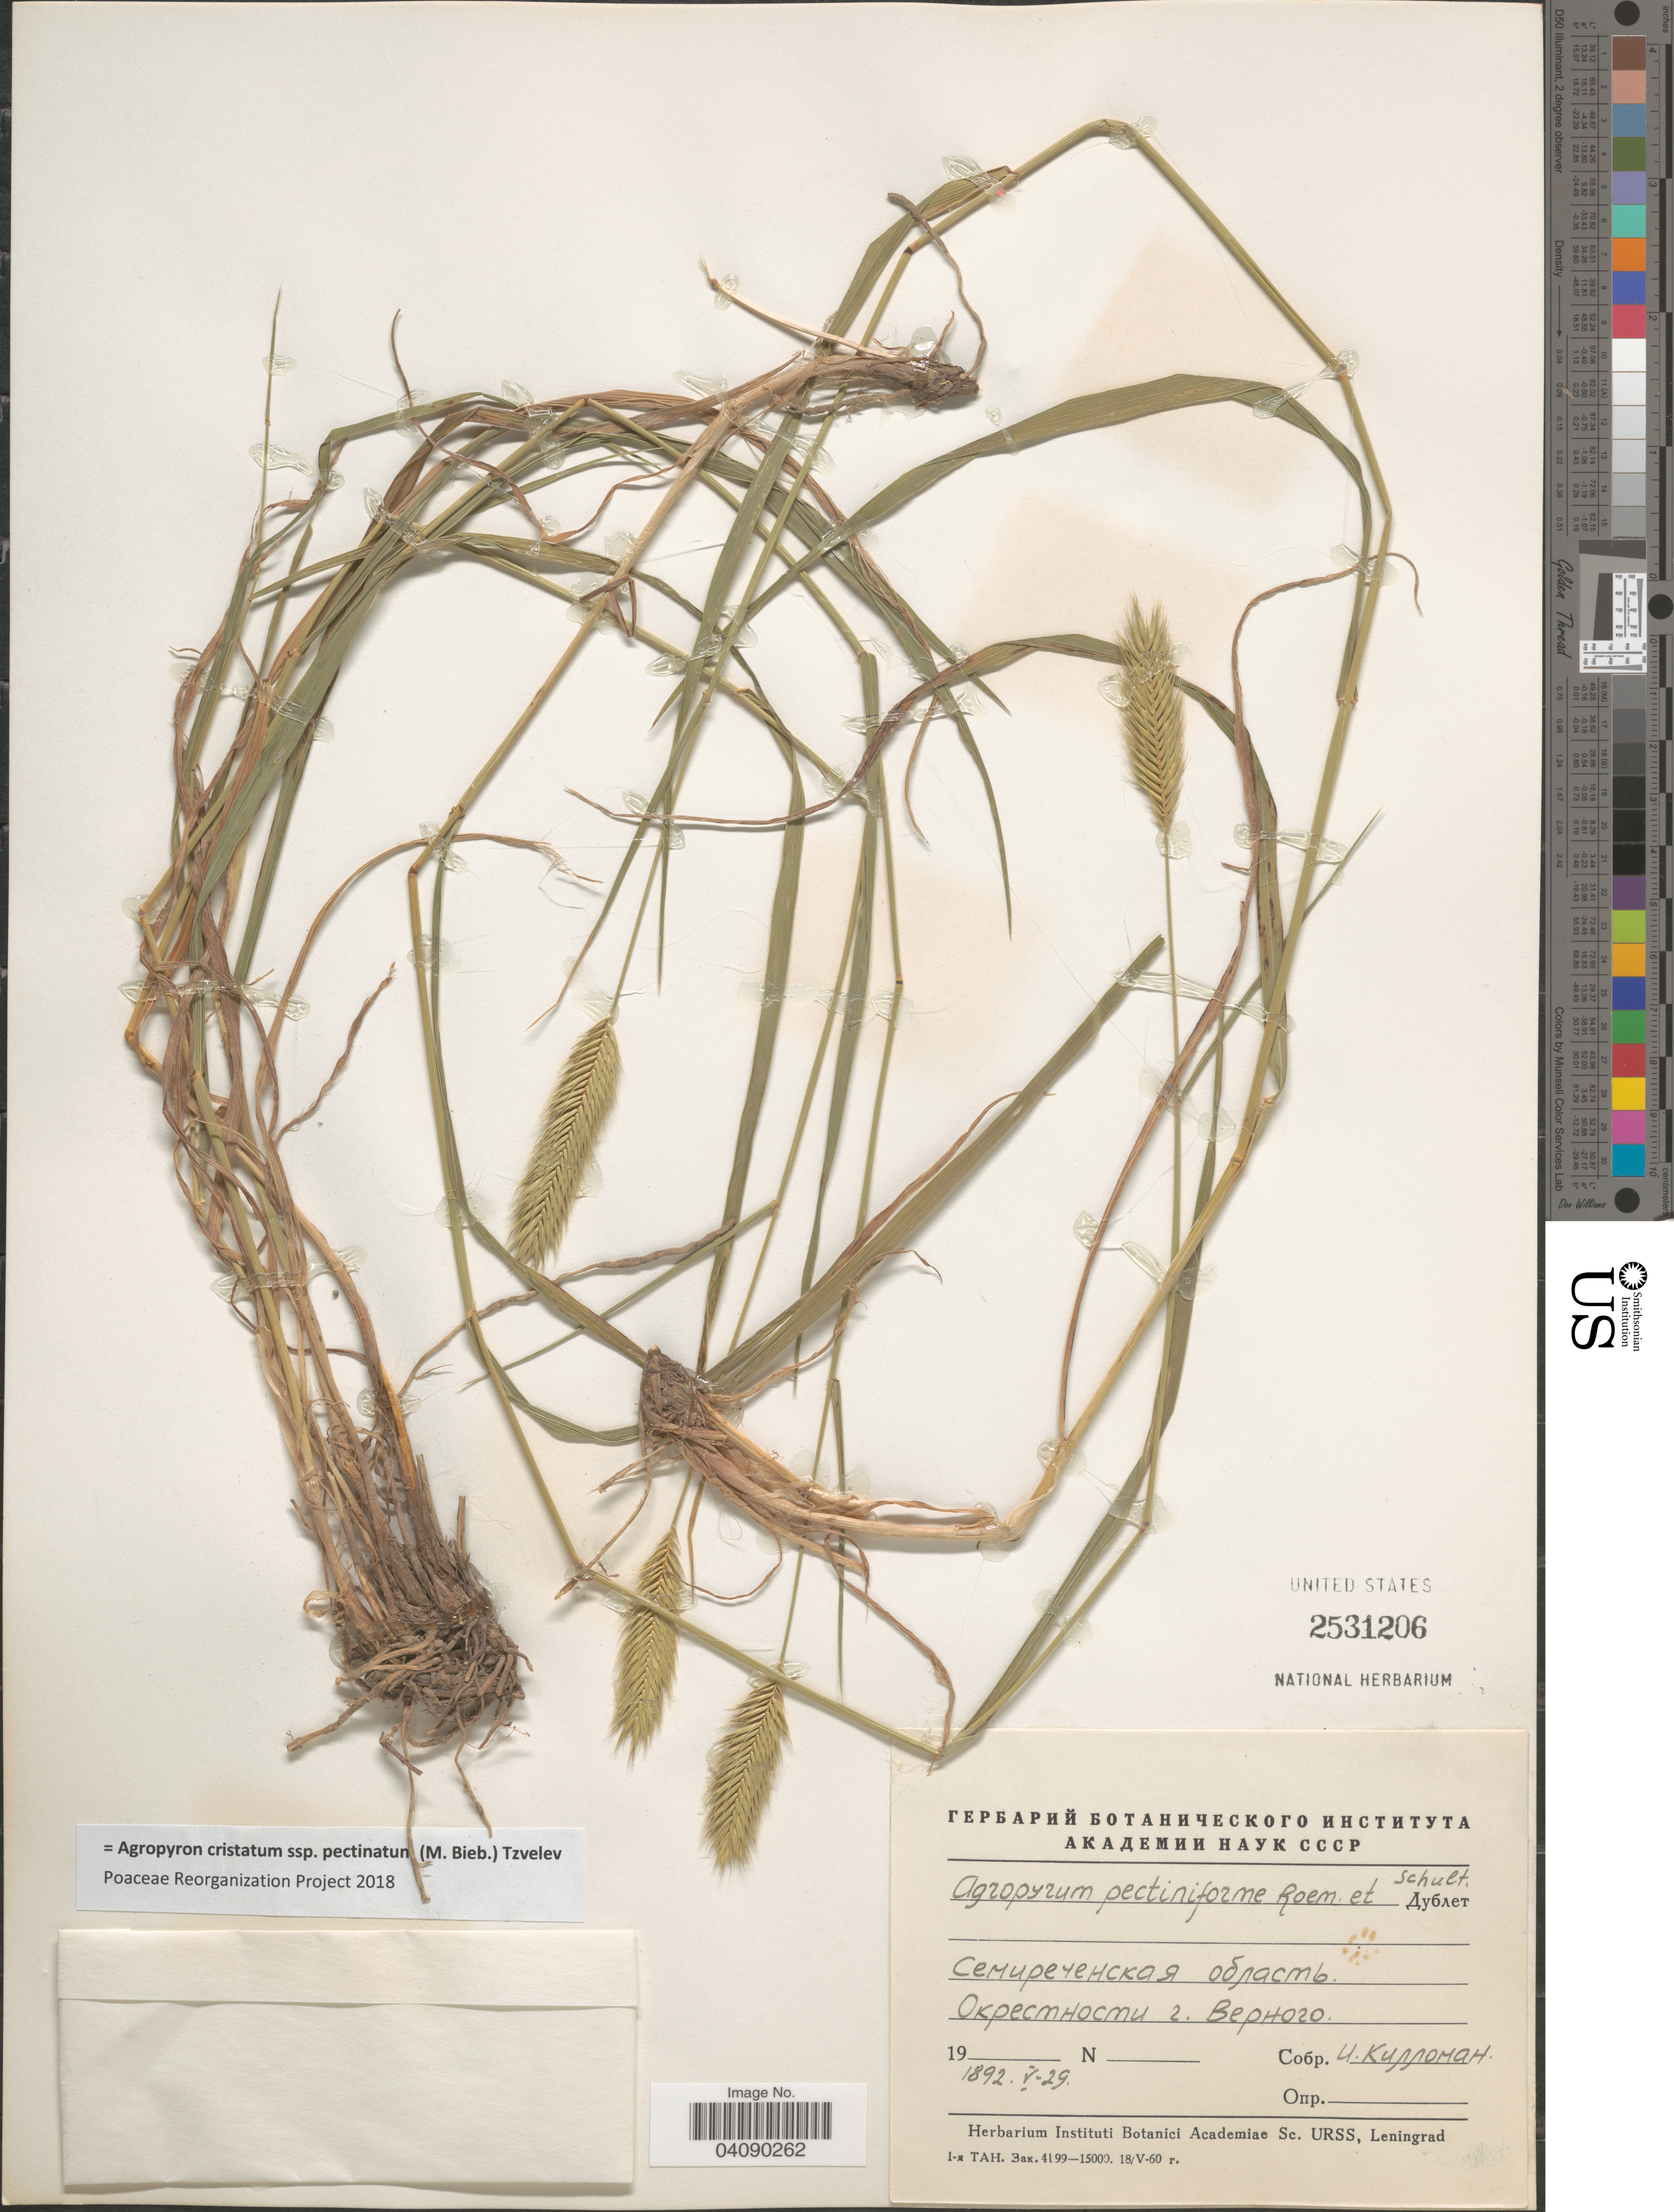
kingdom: Plantae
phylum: Tracheophyta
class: Liliopsida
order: Poales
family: Poaceae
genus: Agropyron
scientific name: Agropyron cristatum subsp. pectinatum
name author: (M. Bieb.) Tzvelev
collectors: I. Killoman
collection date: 1892-05-29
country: Kazakhstan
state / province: Almaty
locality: Vicinity of Almaty city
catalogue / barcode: US 2531206